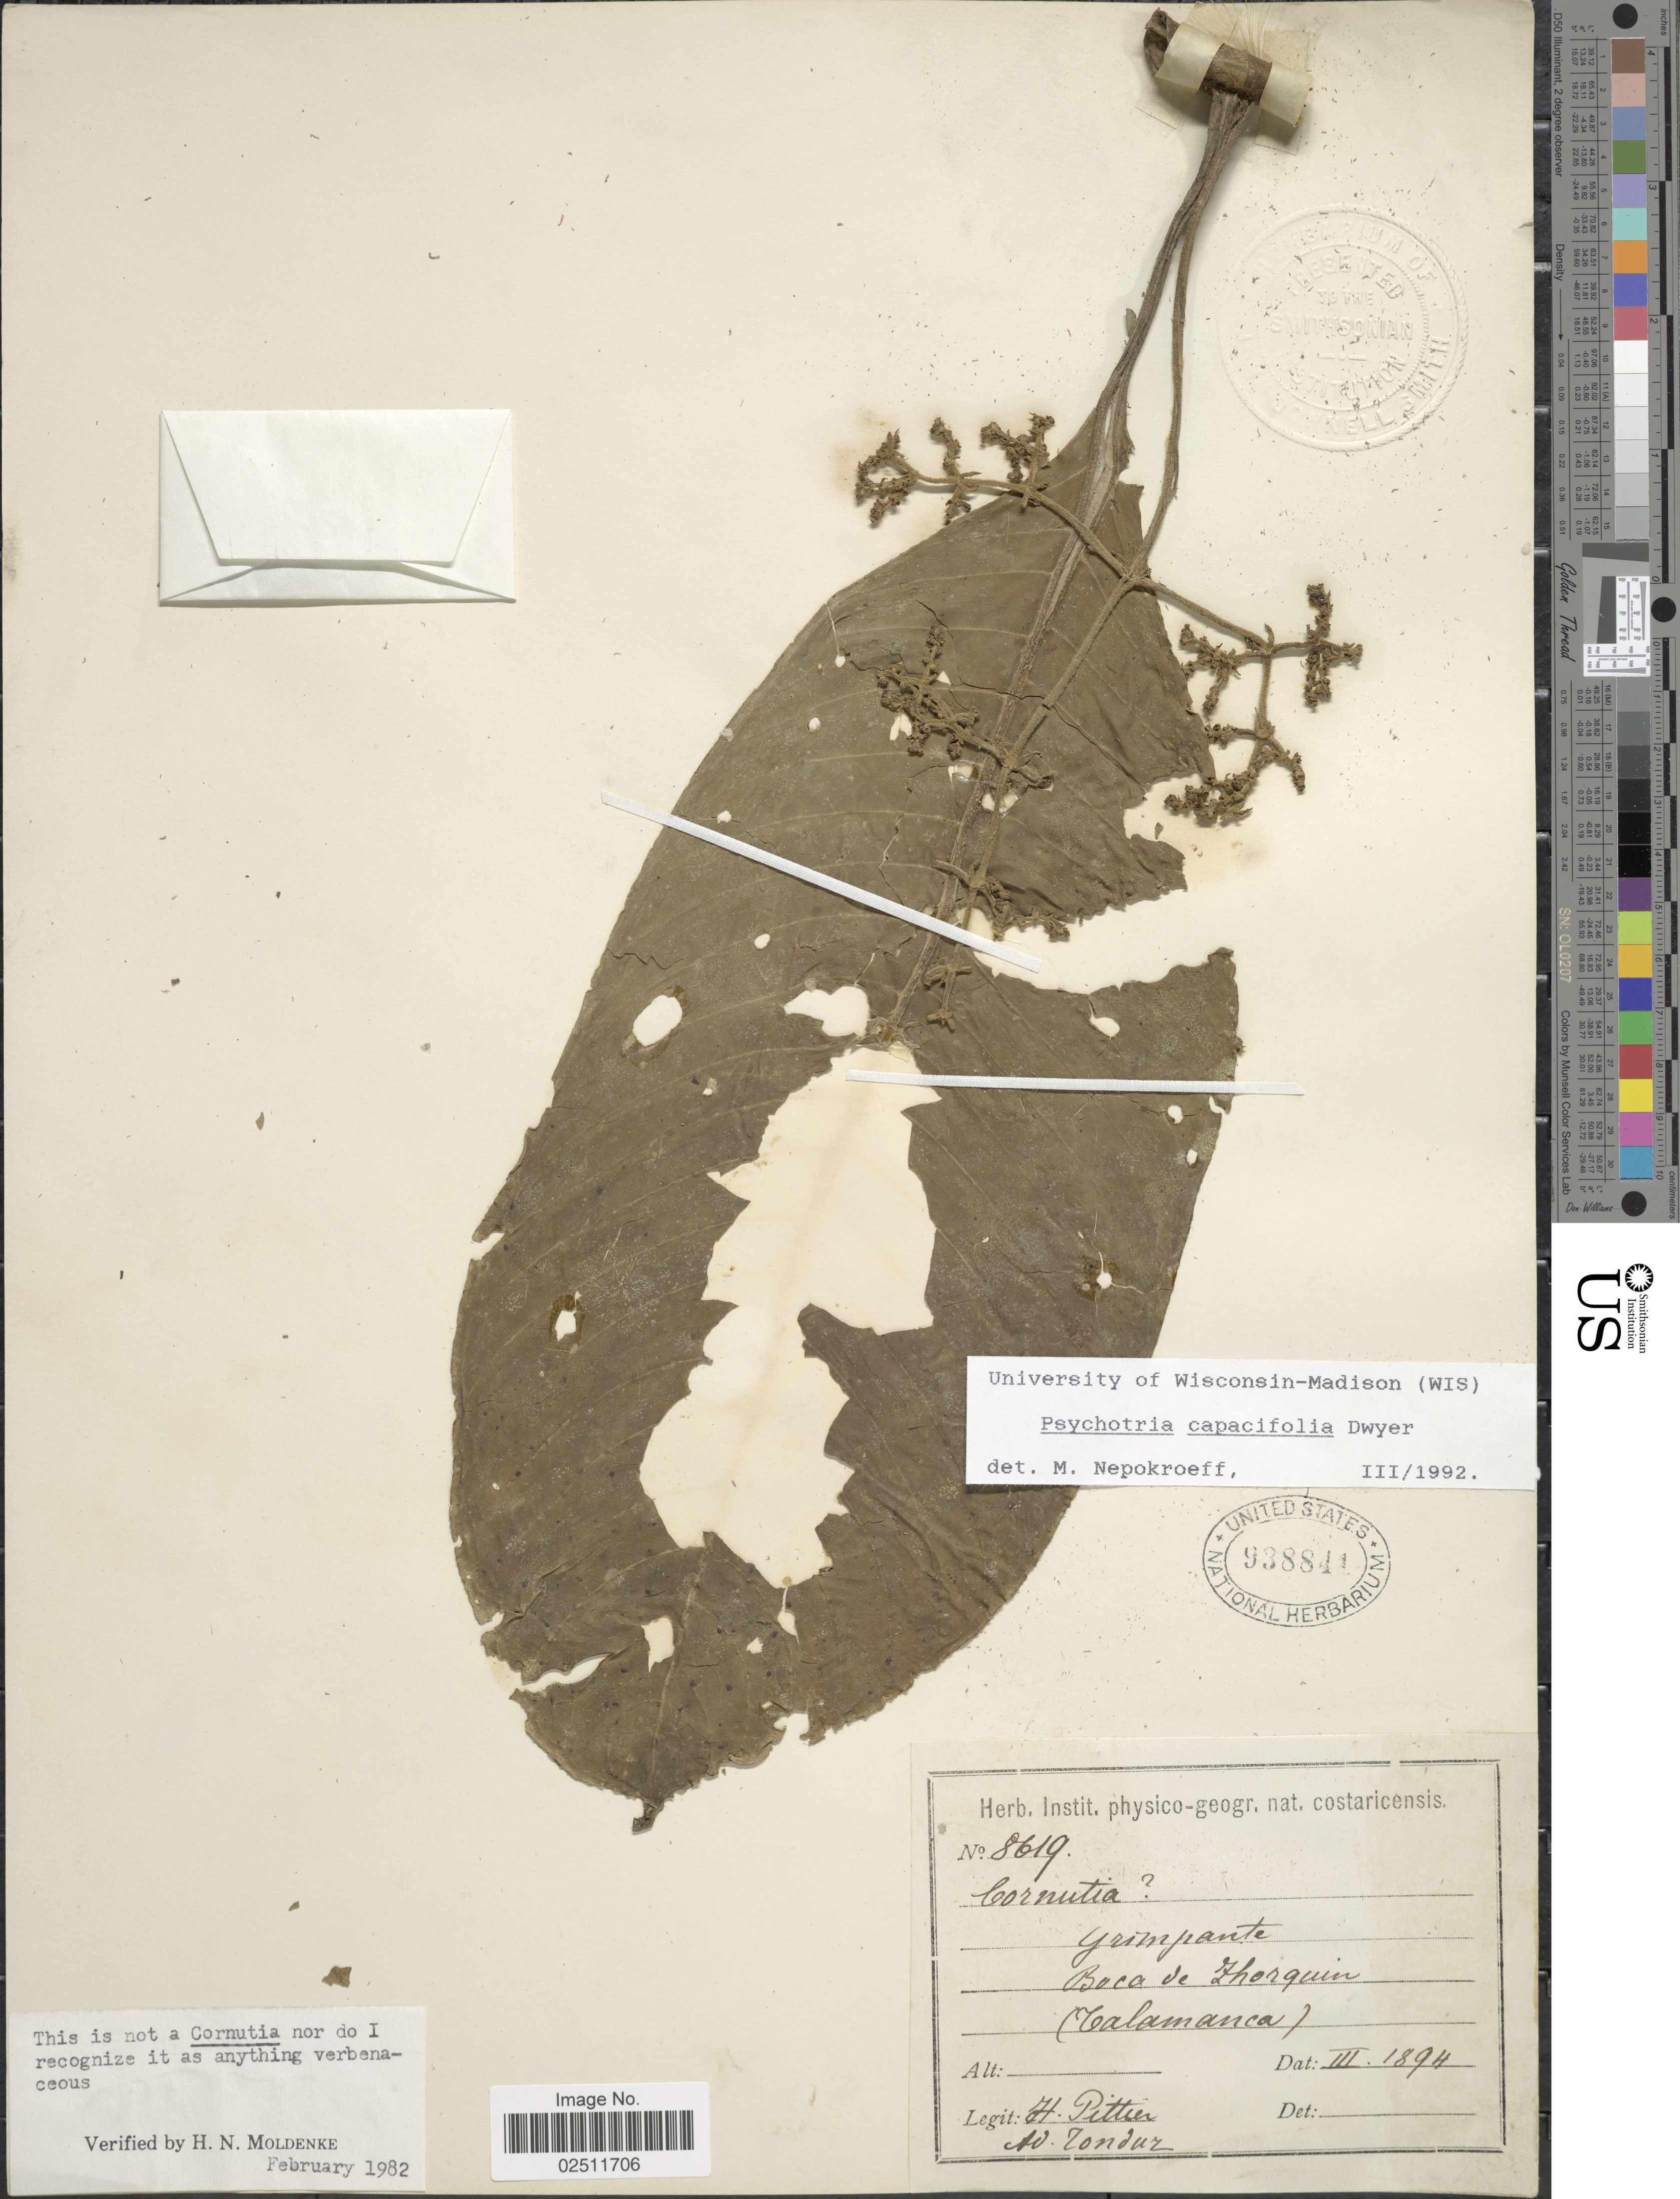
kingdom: Plantae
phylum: Tracheophyta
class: Magnoliopsida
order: Gentianales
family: Rubiaceae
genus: Psychotria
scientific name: Psychotria capacifolia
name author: Dwyer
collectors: H. F. Pittier & A. Tonduz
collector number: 8619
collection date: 1894-03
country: Costa Rica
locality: Boca de Thorquin. (Talamanca).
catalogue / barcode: US 938841